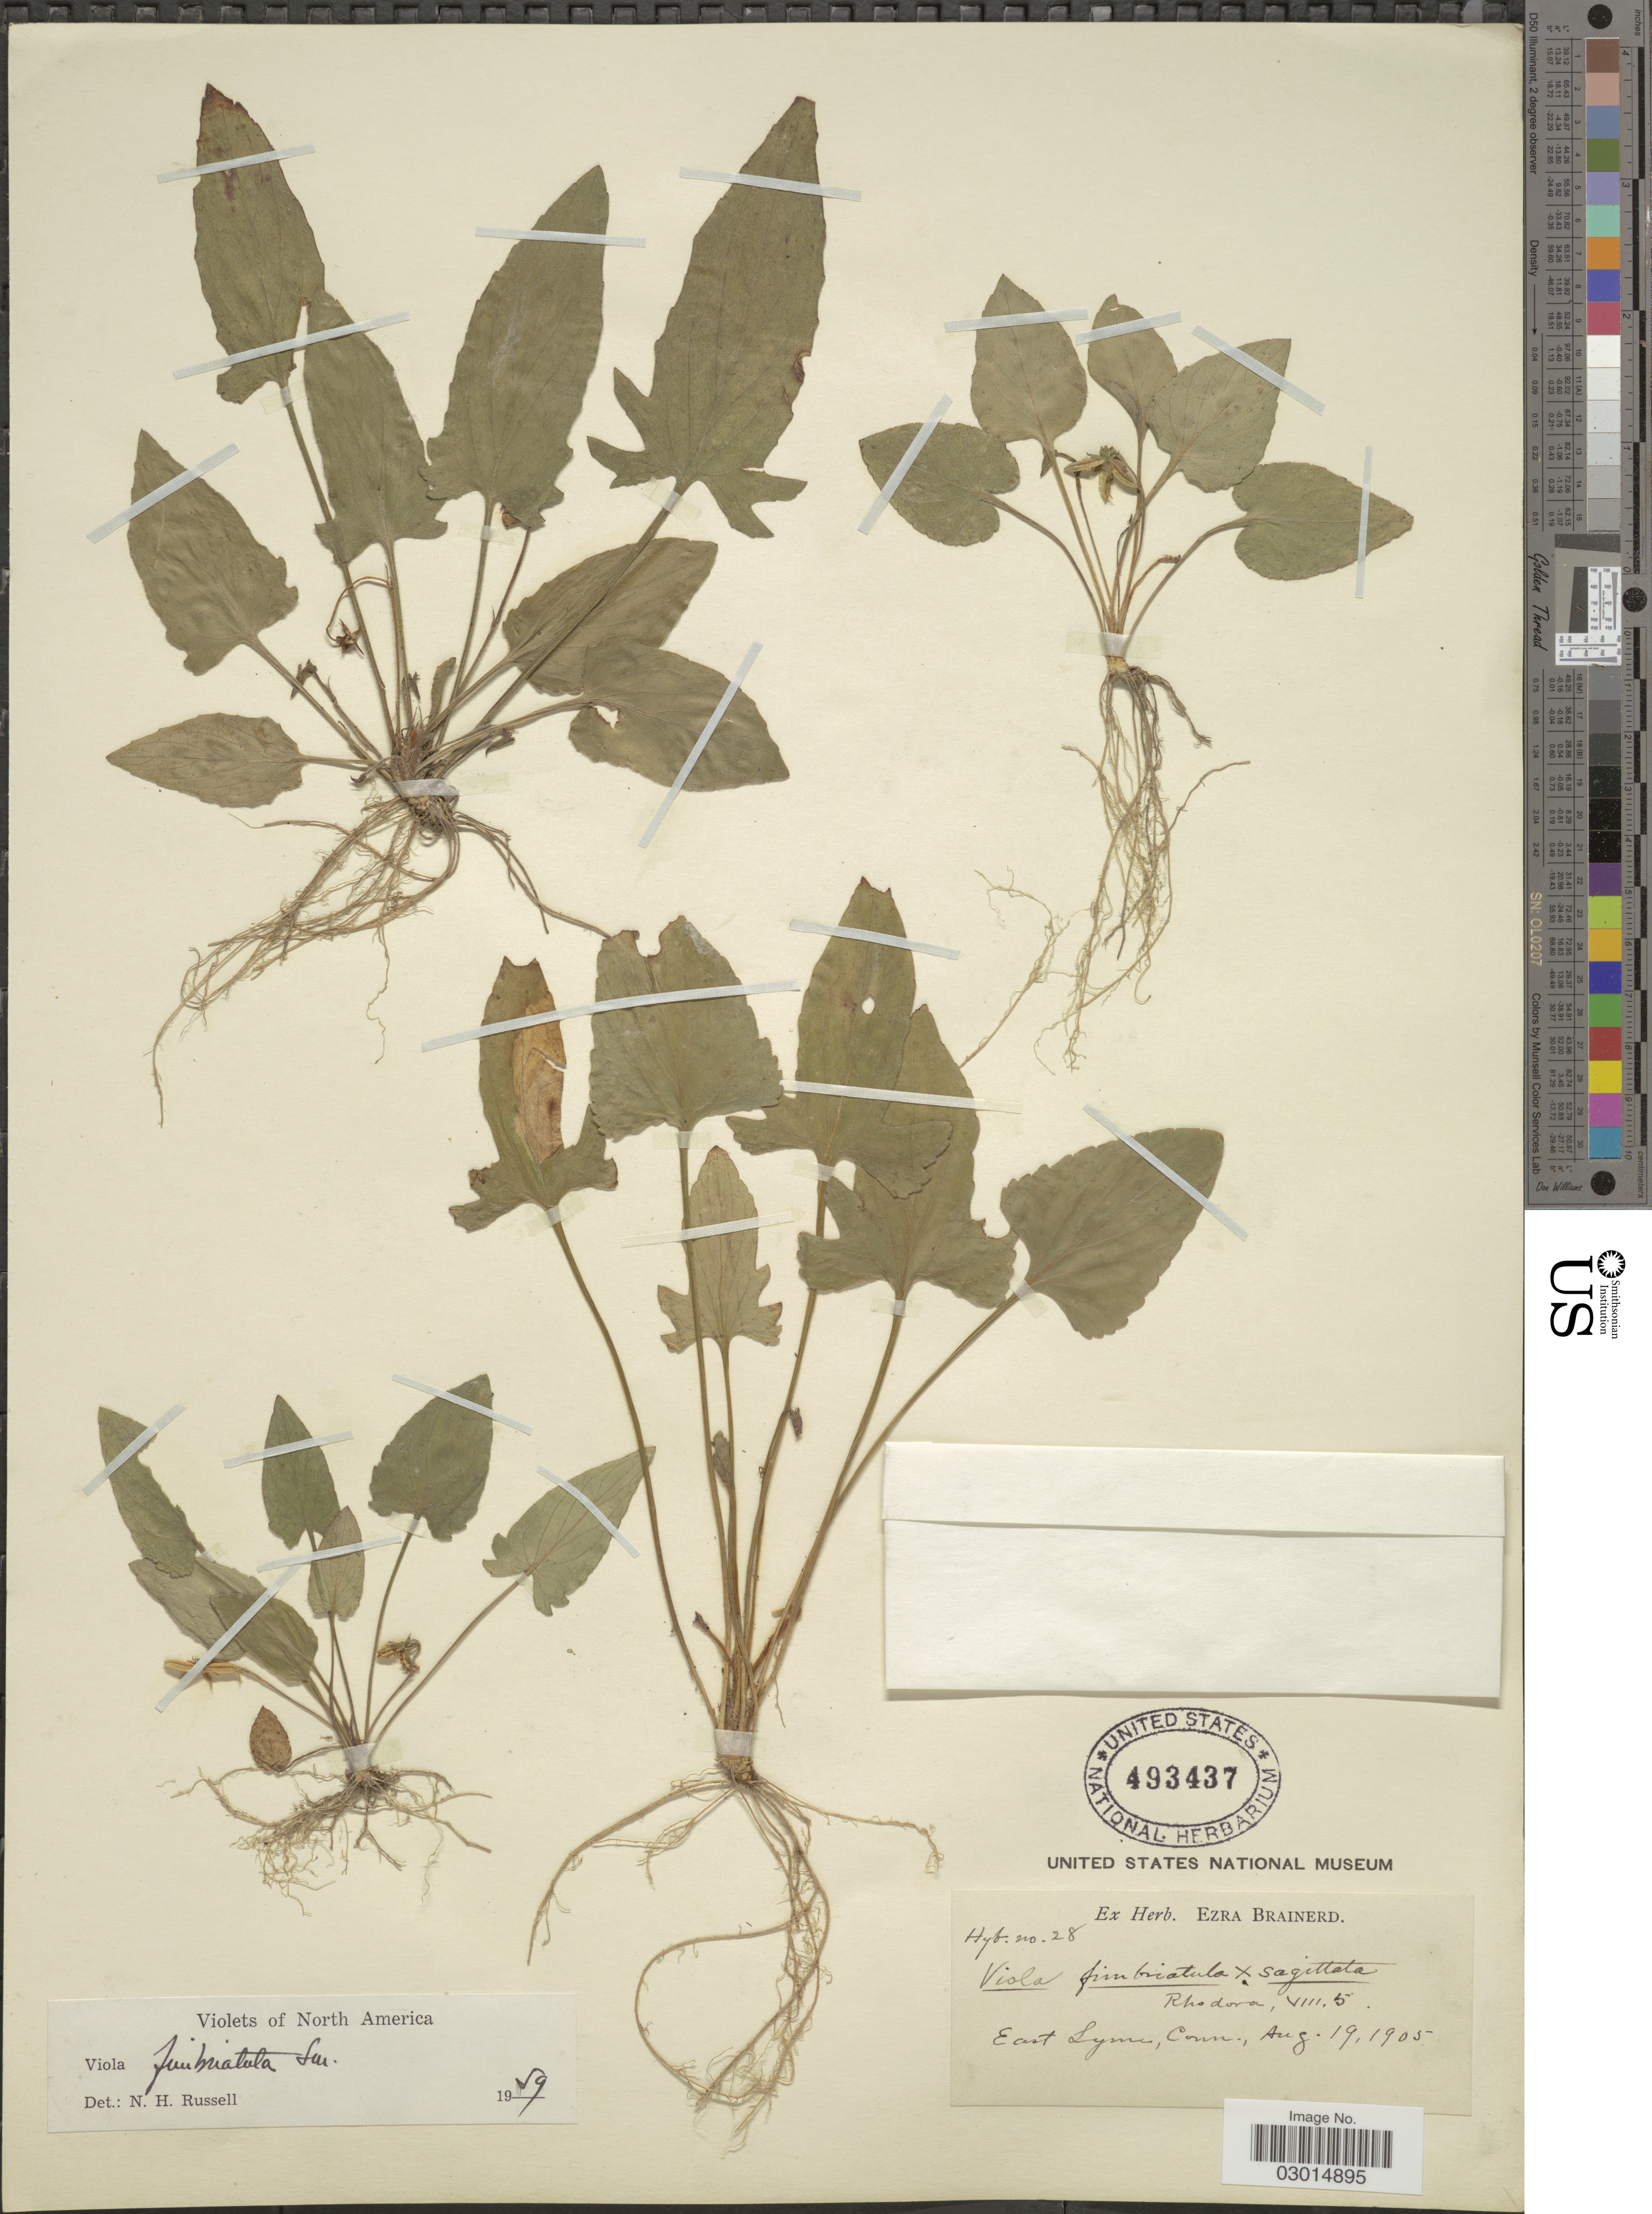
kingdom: Plantae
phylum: Tracheophyta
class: Magnoliopsida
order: Malpighiales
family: Violaceae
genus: Viola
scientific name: Viola fimbriatula x V. sagittata Aiton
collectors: ex herb. Ezra Brainerd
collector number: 28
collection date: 1905-08-19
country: United States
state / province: Connecticut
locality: East Lyme.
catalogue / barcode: US 493437